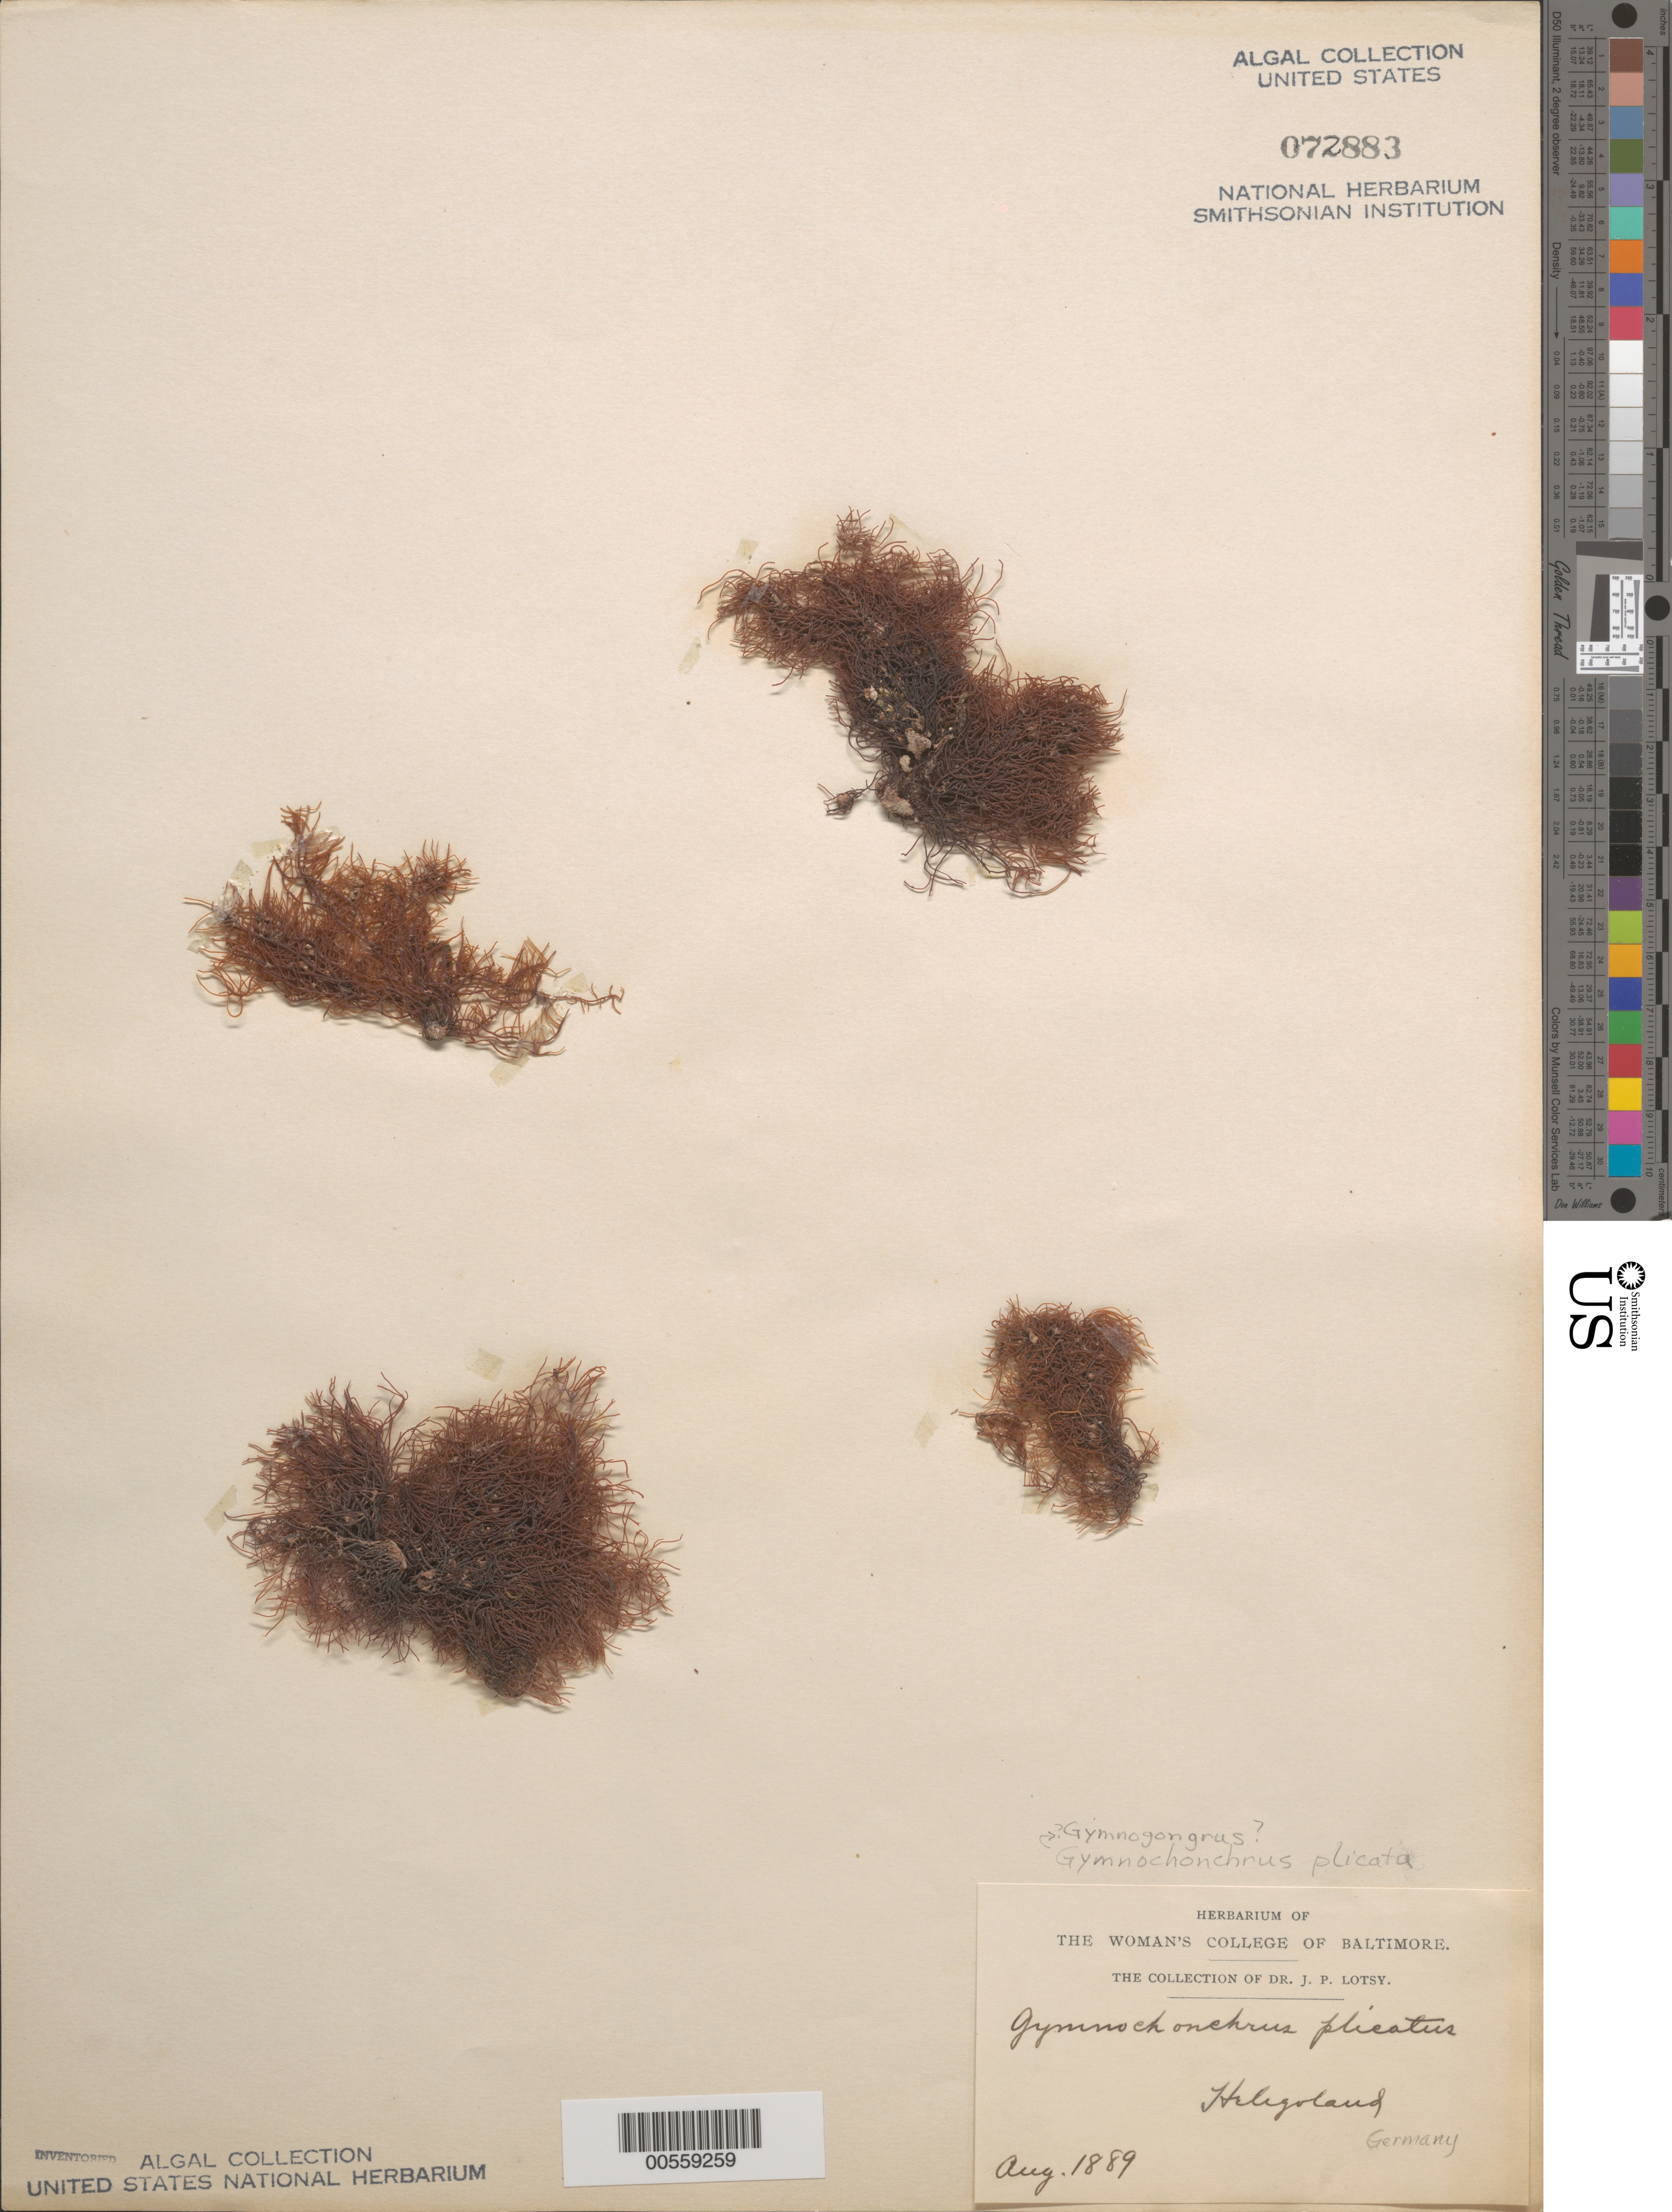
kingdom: Plantae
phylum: Rhodophyta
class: Florideophyceae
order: Ahnfeltiales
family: Ahnfeltiaceae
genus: Ahnfeltia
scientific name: Ahnfeltia plicata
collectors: J. Lotsy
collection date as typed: Aug 1889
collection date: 1889-08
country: Germany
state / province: Schleswig-Holstein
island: Helgoland (Heligoland)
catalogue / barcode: US 72883